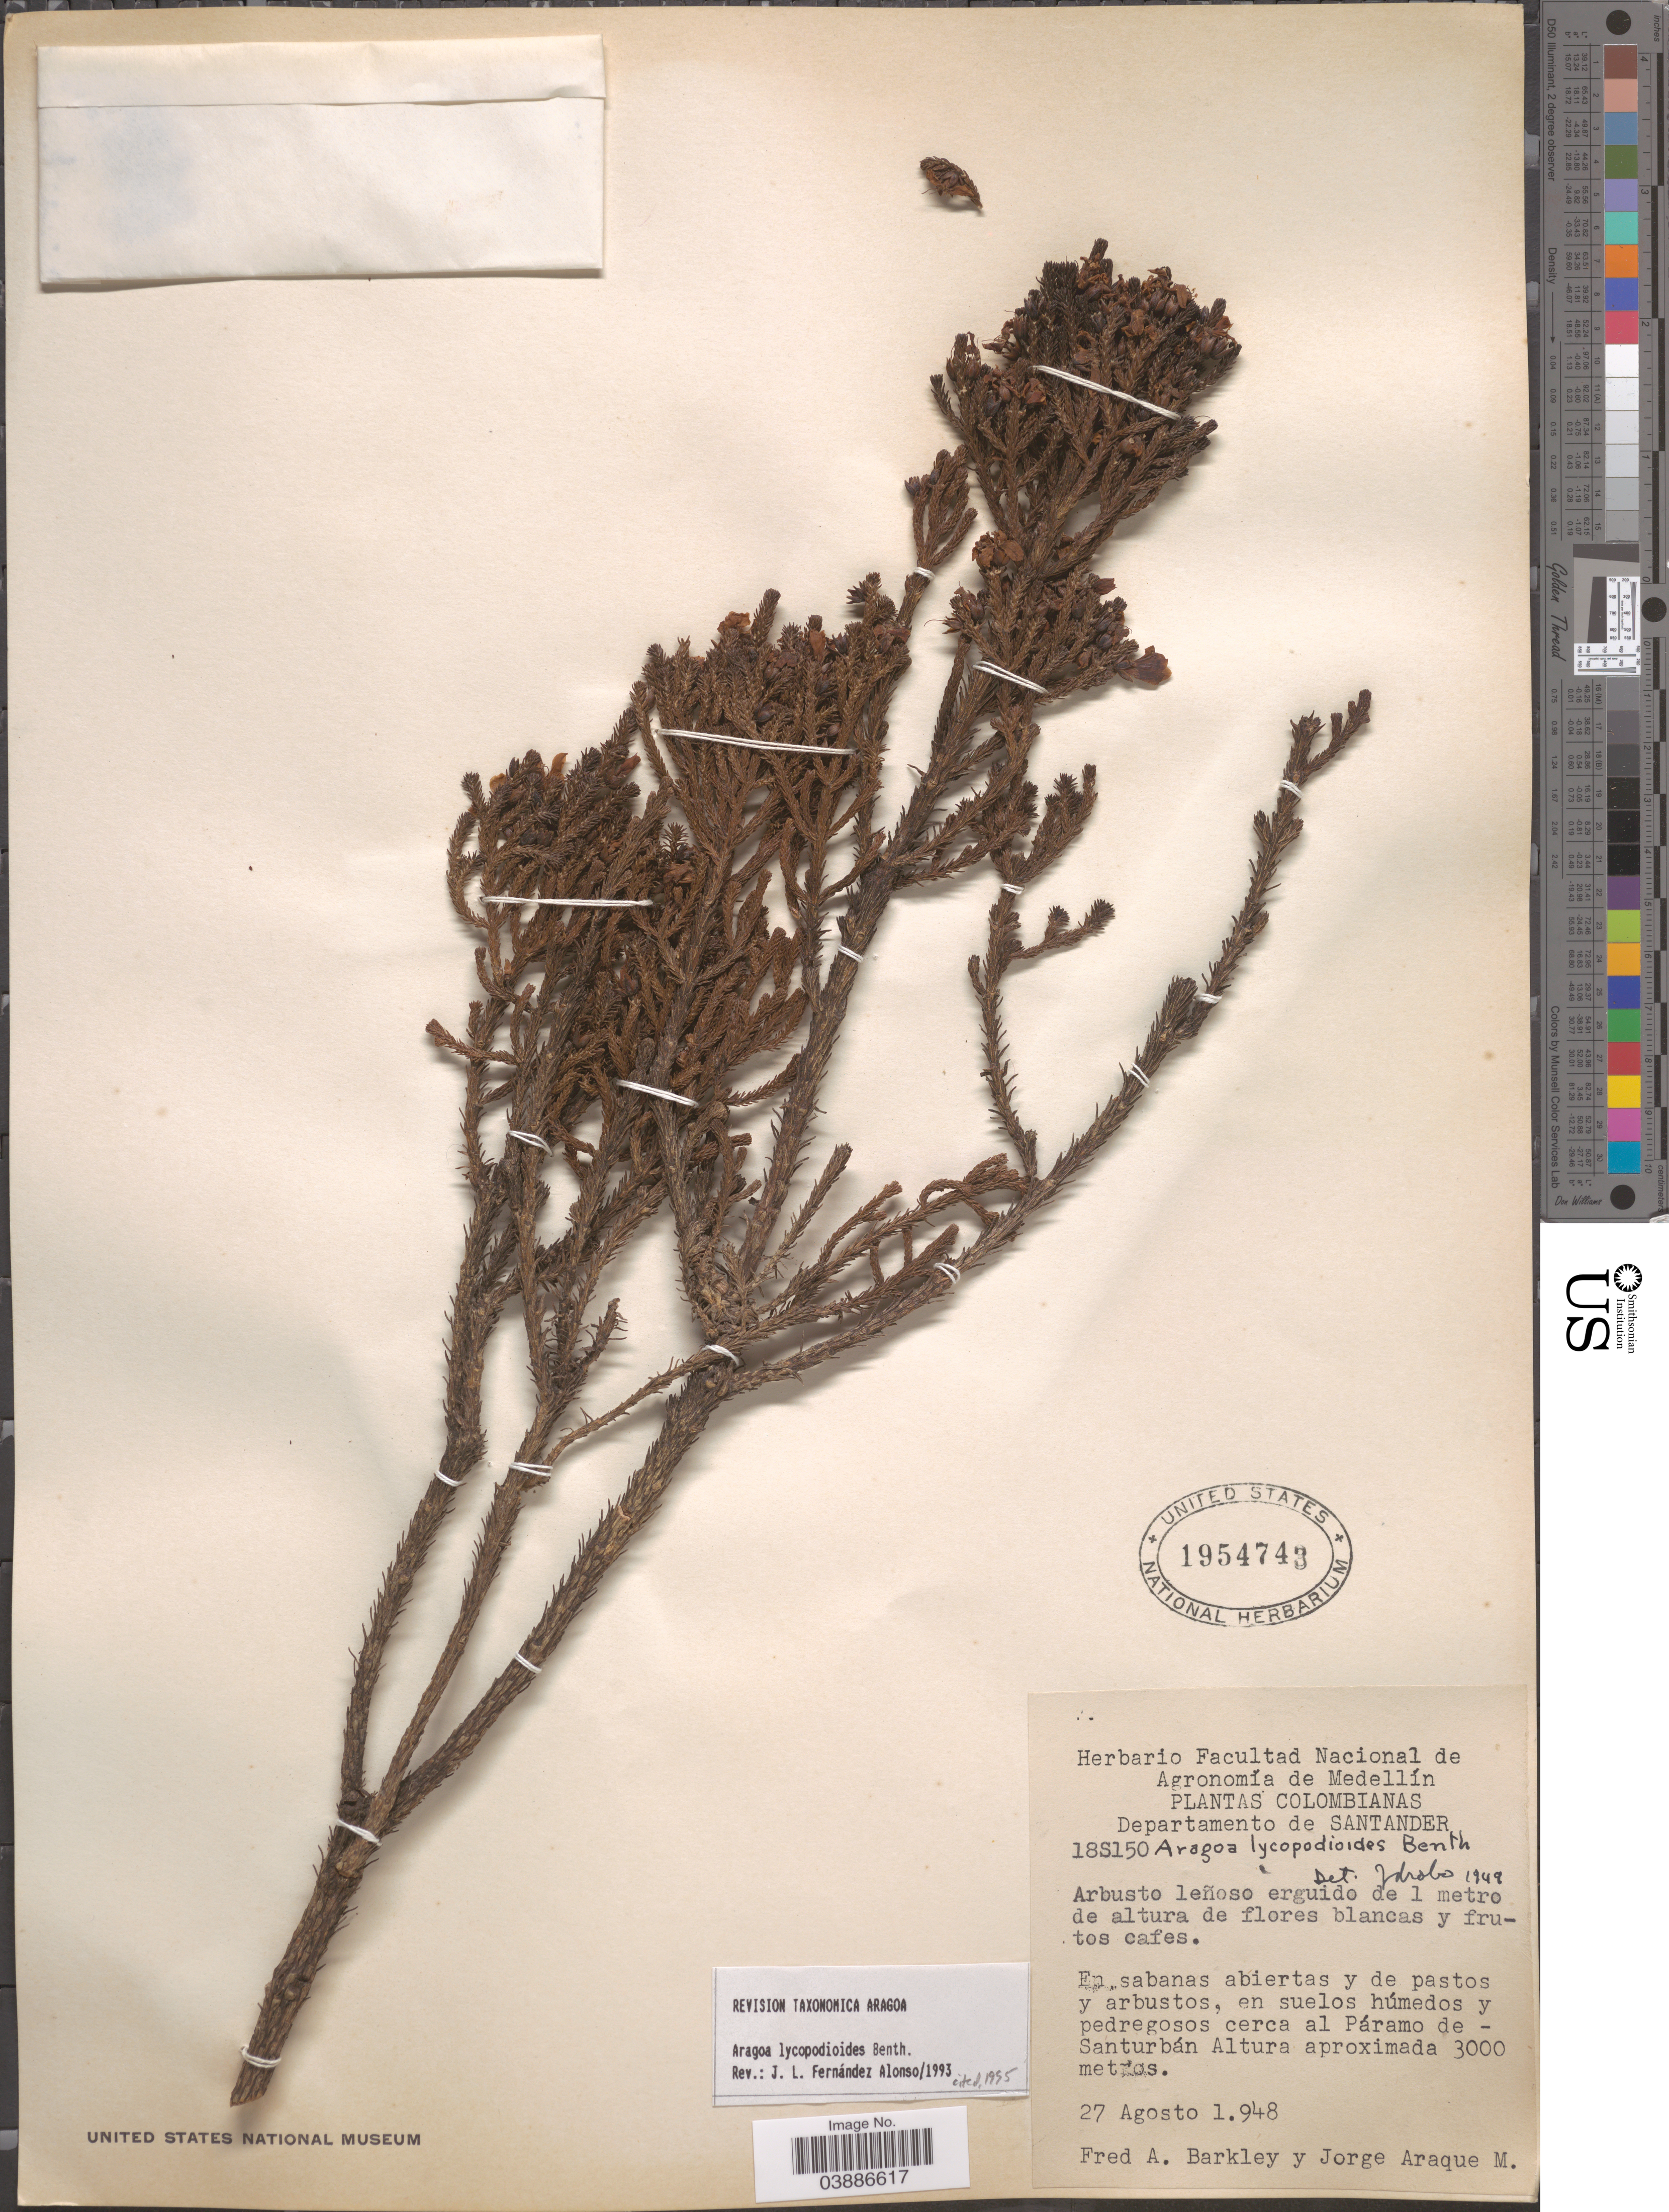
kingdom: Plantae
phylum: Tracheophyta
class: Magnoliopsida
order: Lamiales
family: Plantaginaceae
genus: Aragoa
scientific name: Aragoa lycopodioides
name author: Benth. ex Oliv.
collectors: F. A. Barkley & J. Araque Molina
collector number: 18S150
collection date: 1948-08-27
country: Colombia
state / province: Santander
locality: Departamento de Santander. En sabanas abiertas y de pastos y arbustos, en suelos húmedos y pedregosos cerca al Páramo de - Santurbán.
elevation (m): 3000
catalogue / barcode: US 1954743